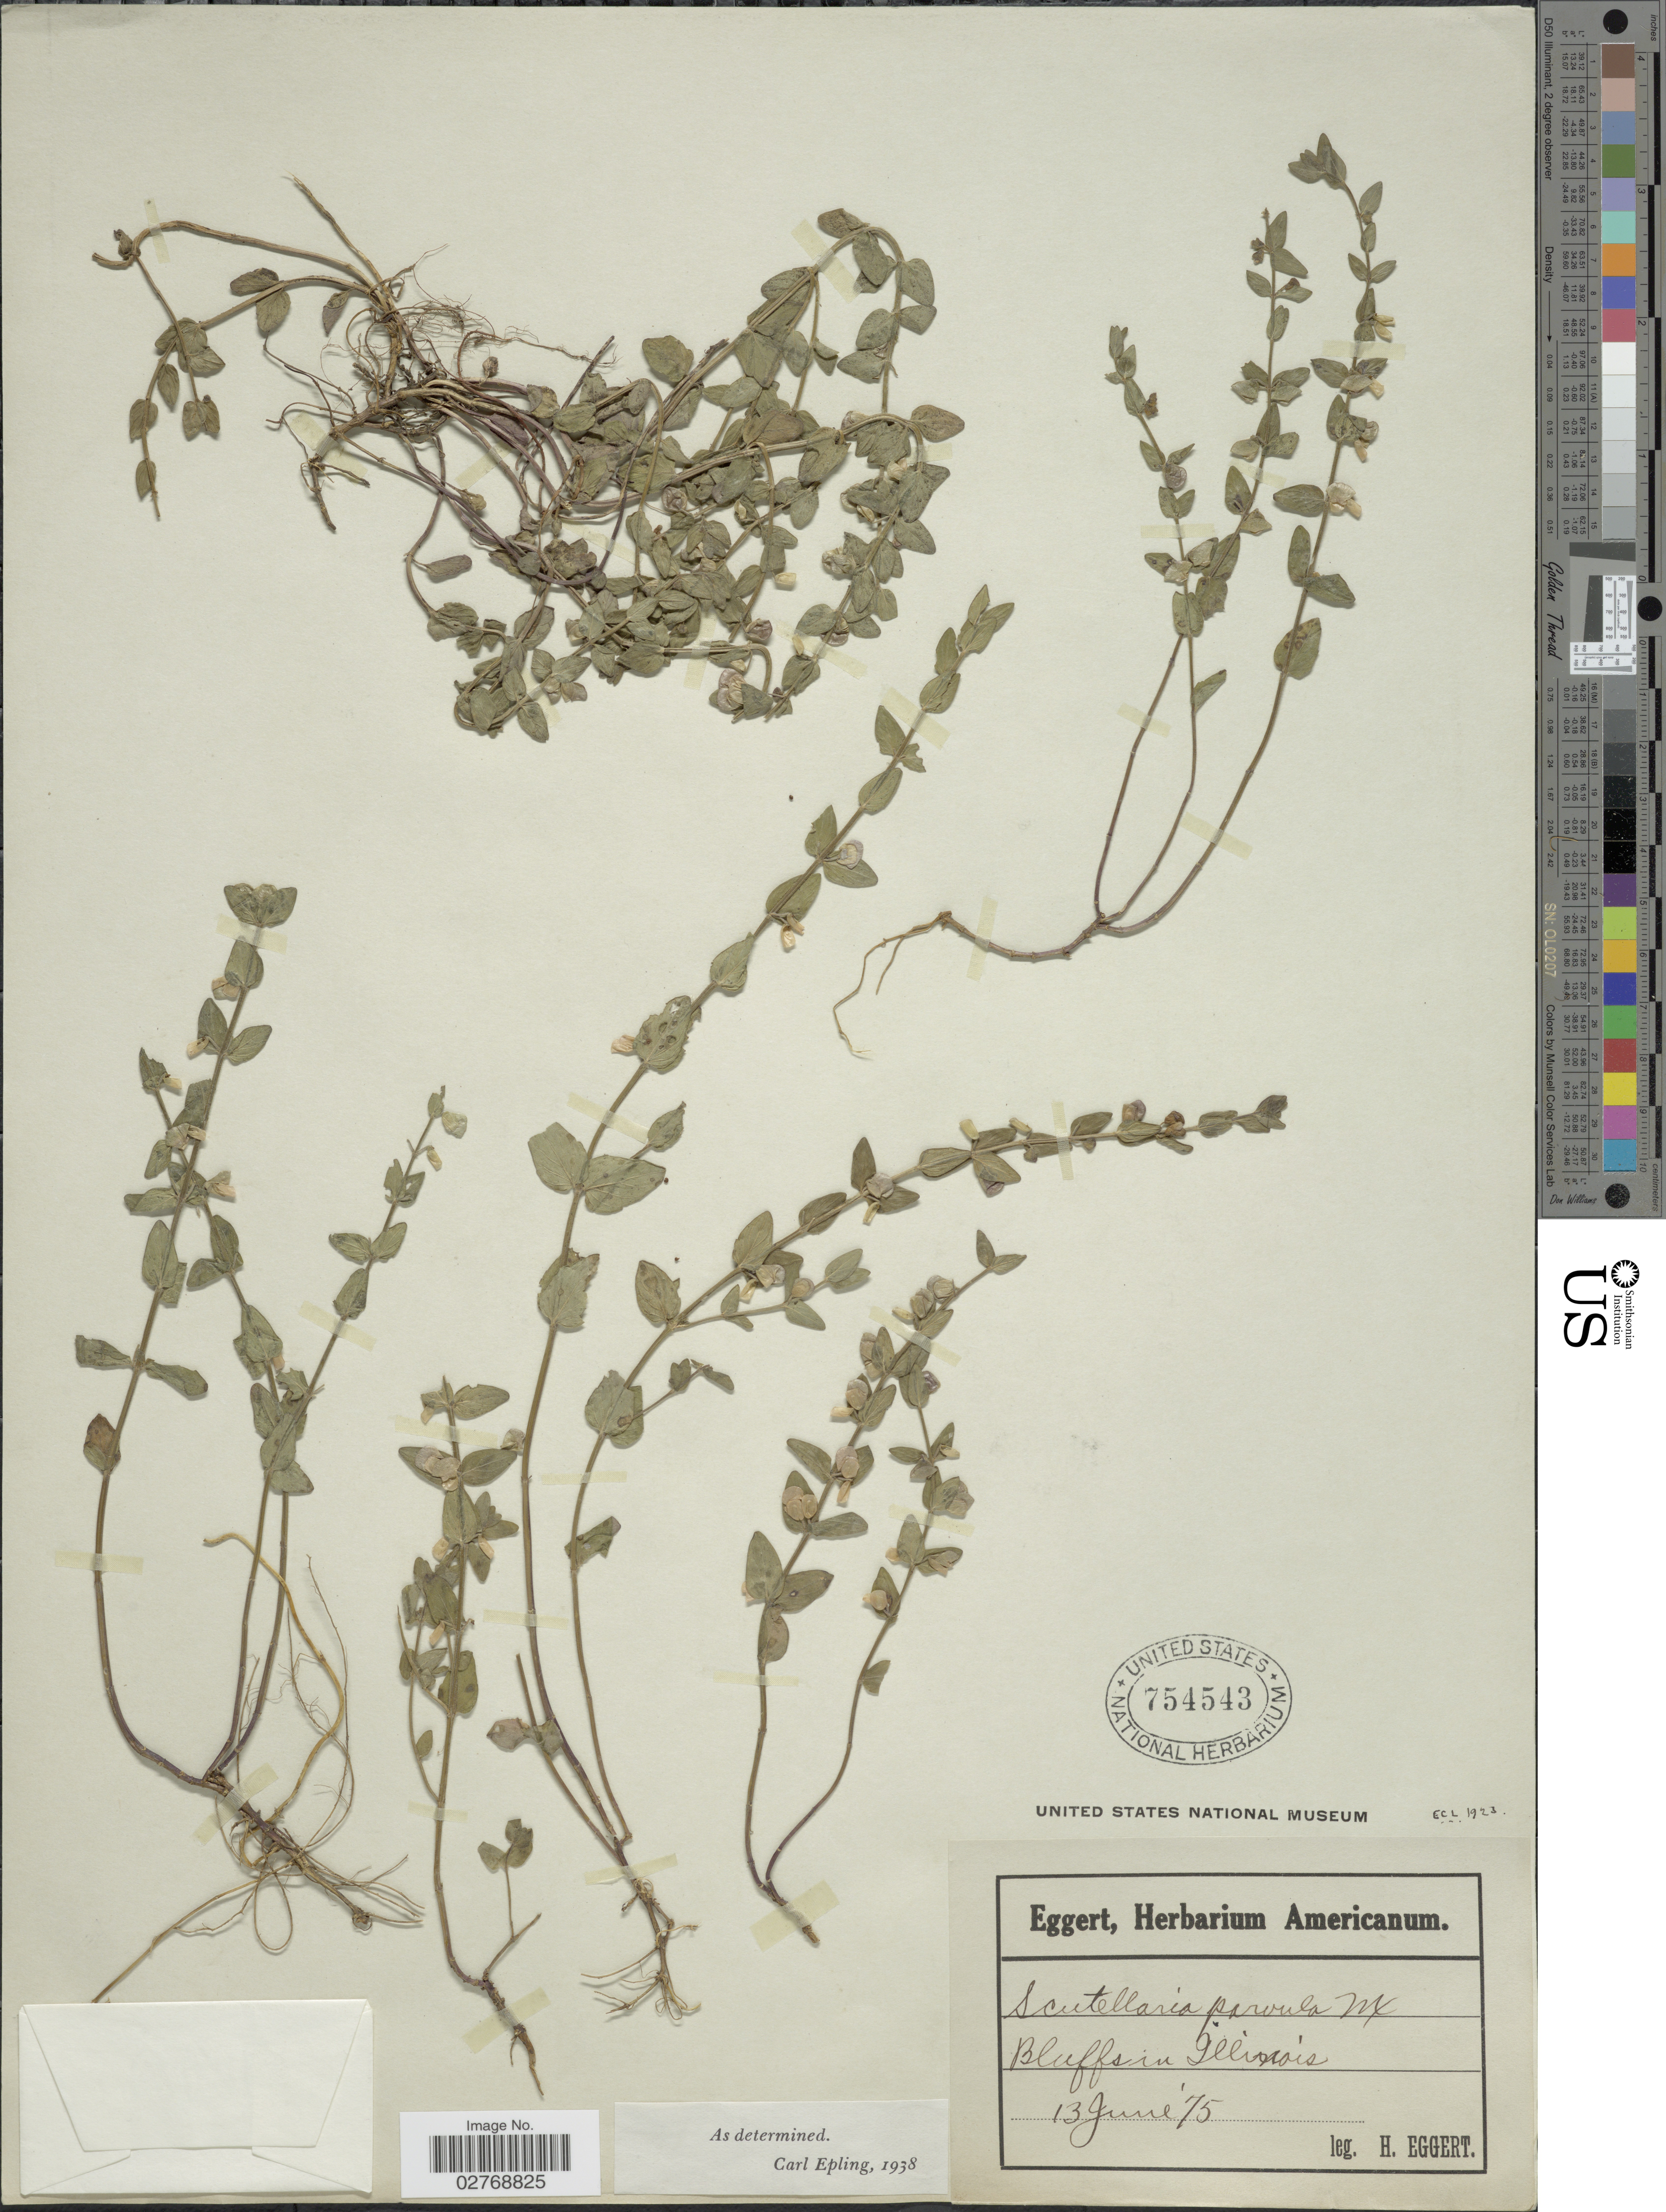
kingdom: Plantae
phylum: Tracheophyta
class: Magnoliopsida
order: Lamiales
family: Lamiaceae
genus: Scutellaria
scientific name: Scutellaria parvula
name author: Michx.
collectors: H. Eggert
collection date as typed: Transcribed d/m/y: 13/6/75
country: United States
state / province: Illinois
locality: Bluffs in Illinois.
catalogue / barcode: US 754543